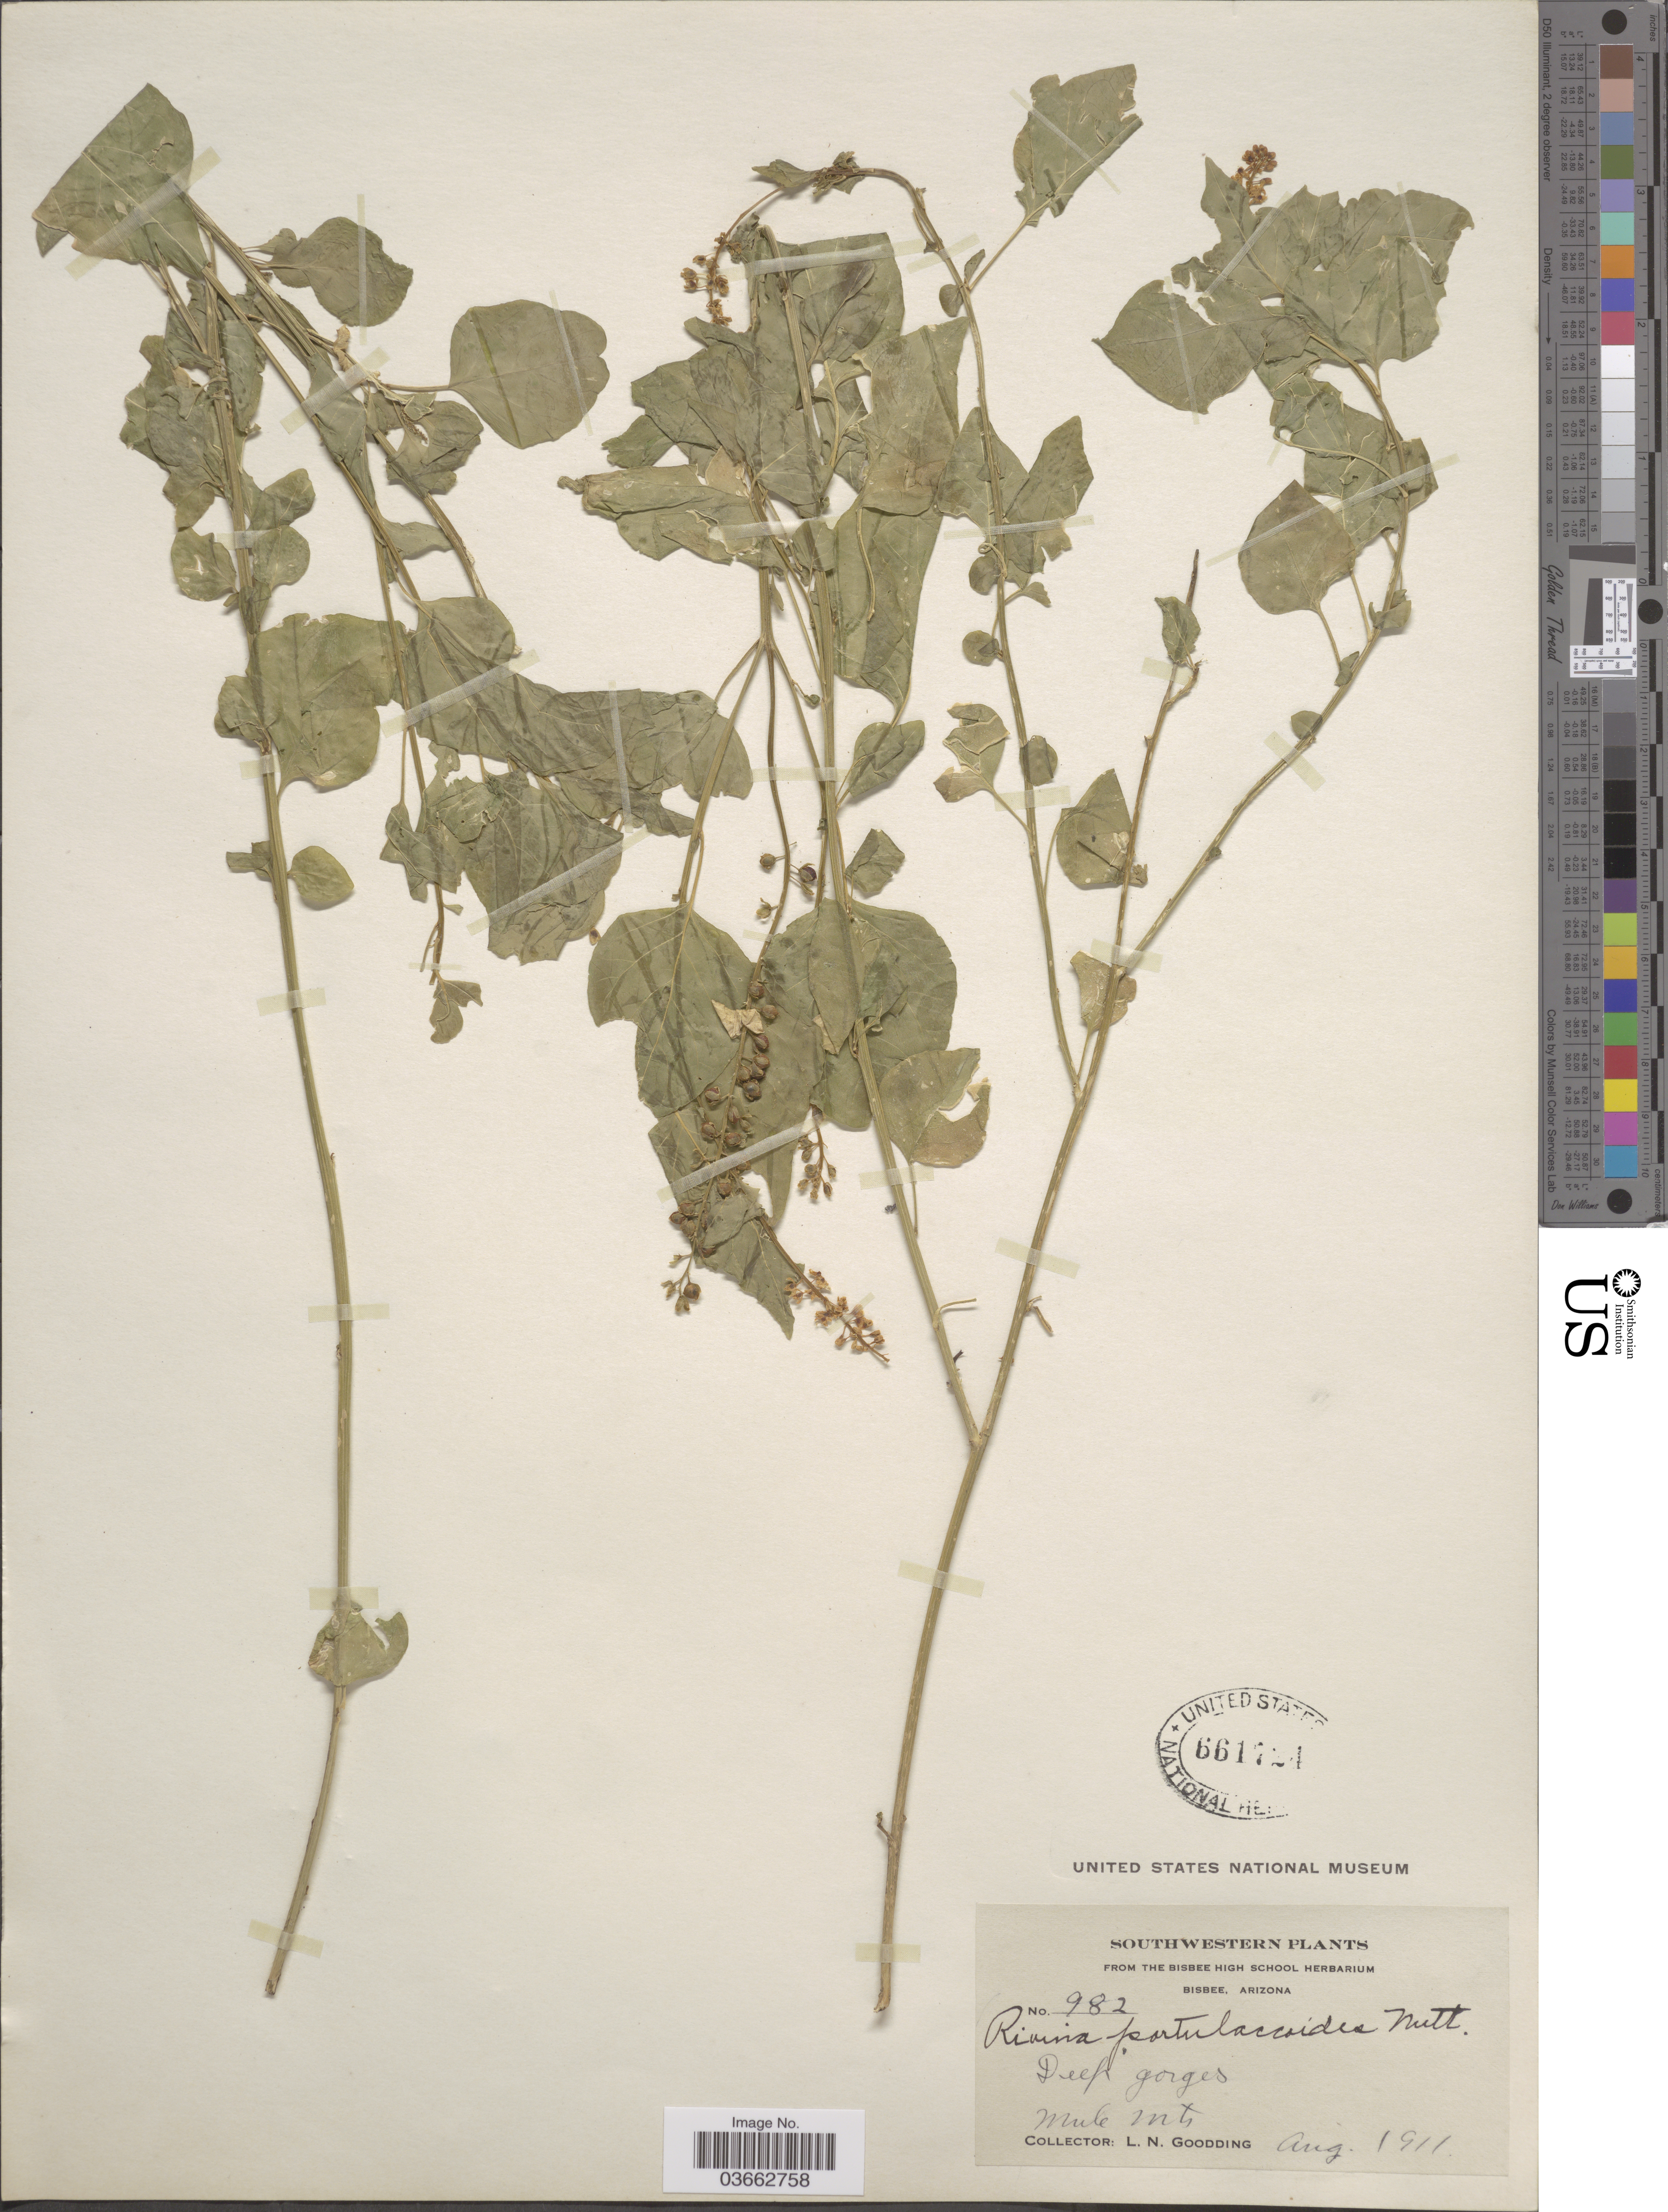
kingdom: Plantae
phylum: Tracheophyta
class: Magnoliopsida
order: Caryophyllales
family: Phytolaccaceae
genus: Rivina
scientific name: Rivina humilis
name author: L.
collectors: L. N. Goodding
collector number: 982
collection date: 1911-08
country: United States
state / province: Arizona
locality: Southwestern. Deep gorges. Mule Mts.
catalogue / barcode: US 661724